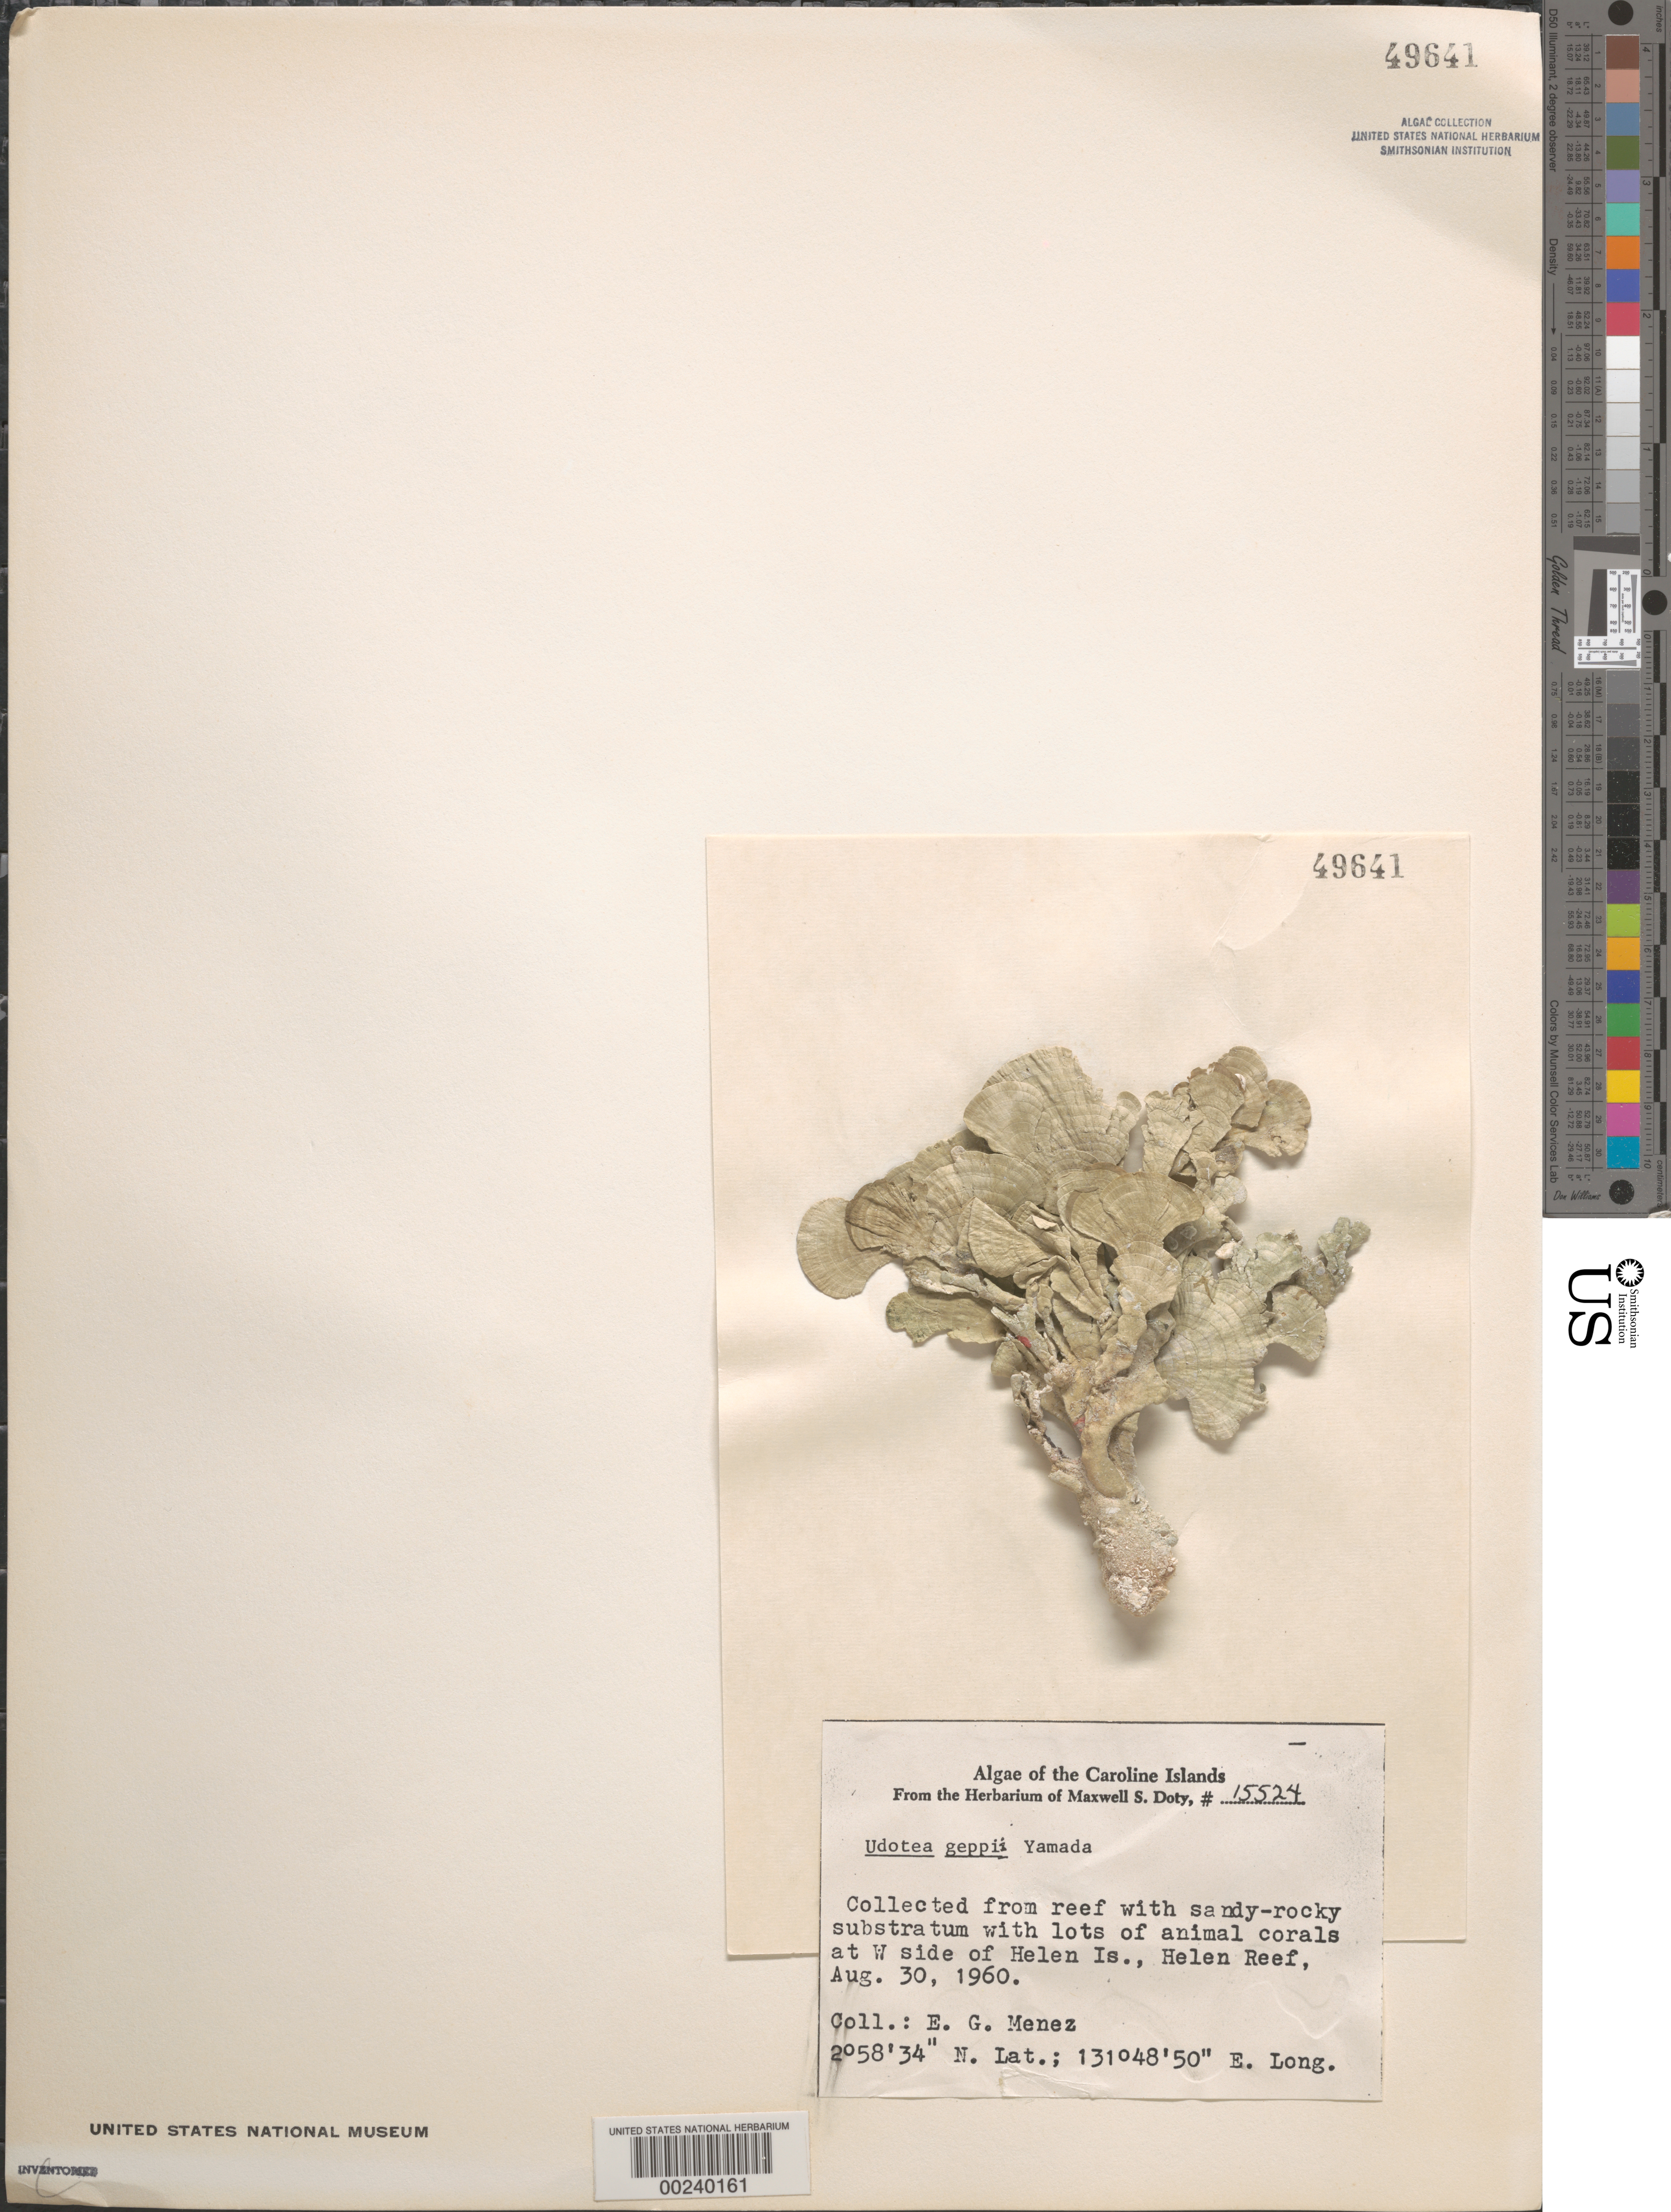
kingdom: Plantae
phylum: Chlorophyta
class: Ulvophyceae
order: Bryopsidales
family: Udoteaceae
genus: Udotea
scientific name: Udotea geppii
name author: A. Gepp & E. Gepp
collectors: Meñez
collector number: MSD 15524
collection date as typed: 30 Aug 1960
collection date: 1960-08-30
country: Palau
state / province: Belau Outliers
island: Helen Atoll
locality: Helen Reef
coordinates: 2 58' 34" N, 131 48' 50" E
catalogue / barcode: US 49641